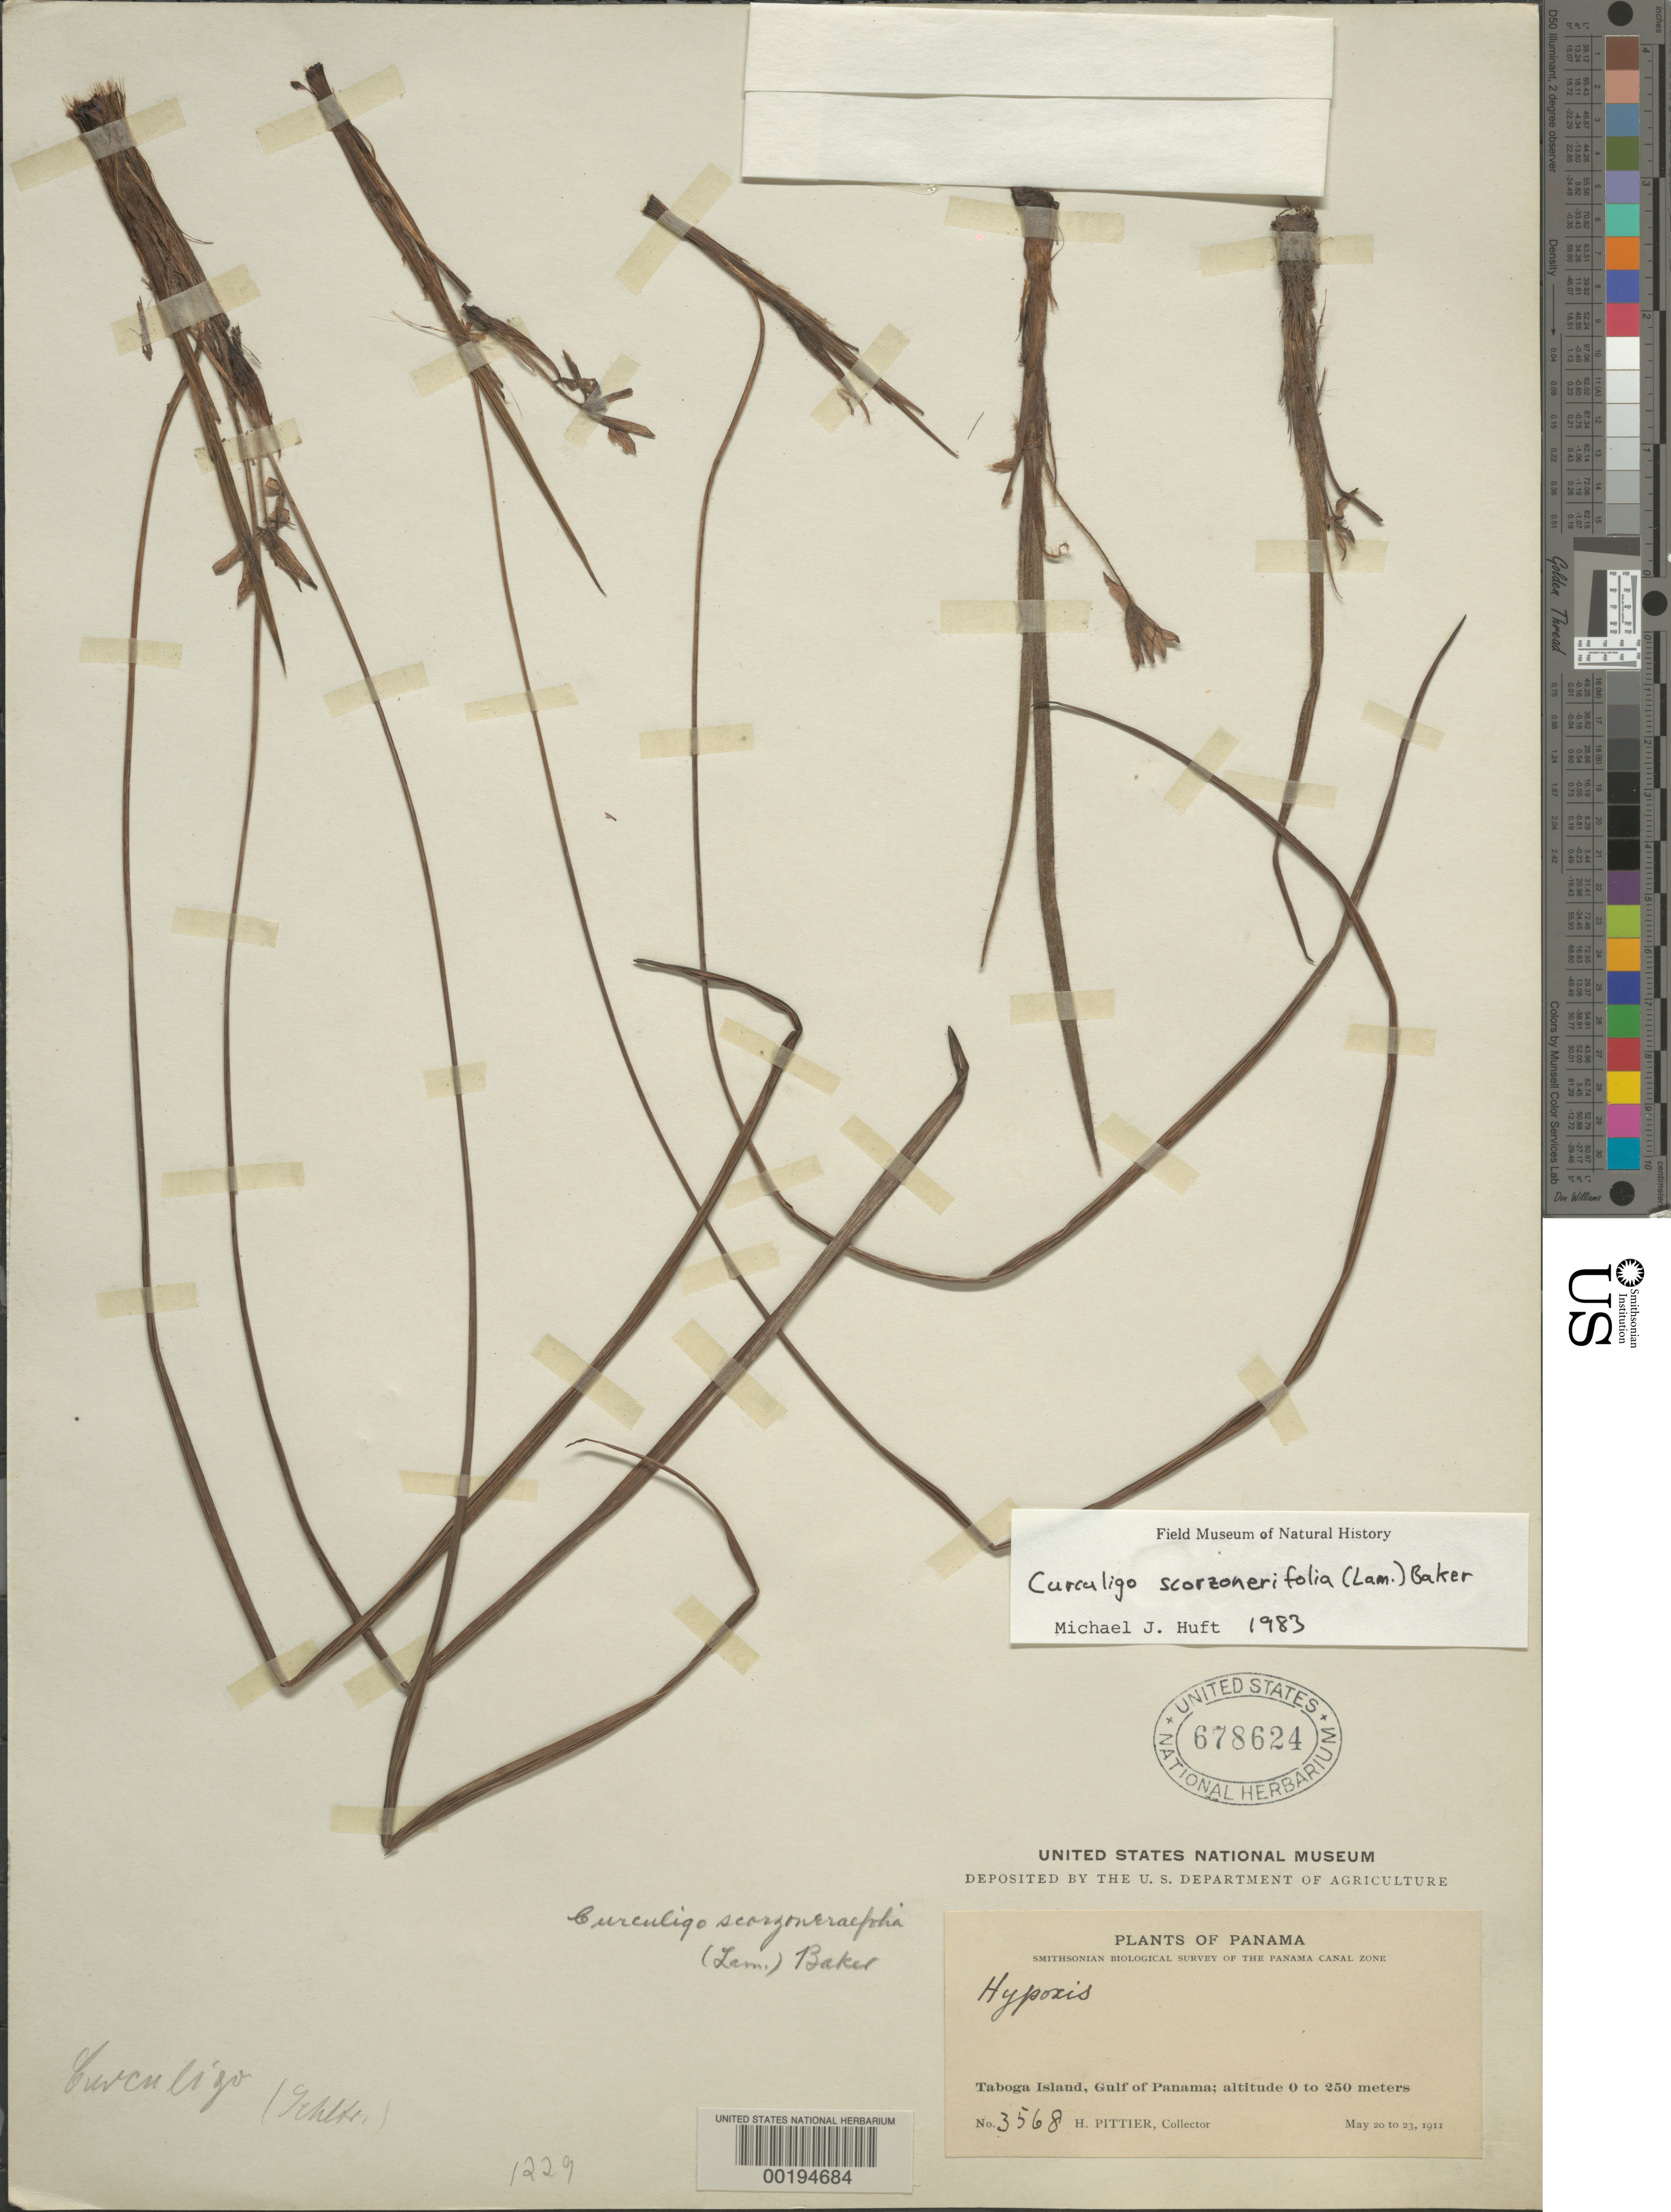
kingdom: Plantae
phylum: Tracheophyta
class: Liliopsida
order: Asparagales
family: Hypoxidaceae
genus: Curculigo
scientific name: Curculigo scorzonerifolia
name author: (Lam.) Baker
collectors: H. F. Pittier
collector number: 3568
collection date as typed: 20 May 1911 to 23 May 1911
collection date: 1911-05-20/1911-05-23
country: Panama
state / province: Panamá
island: Taboga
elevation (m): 0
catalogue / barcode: US 678624